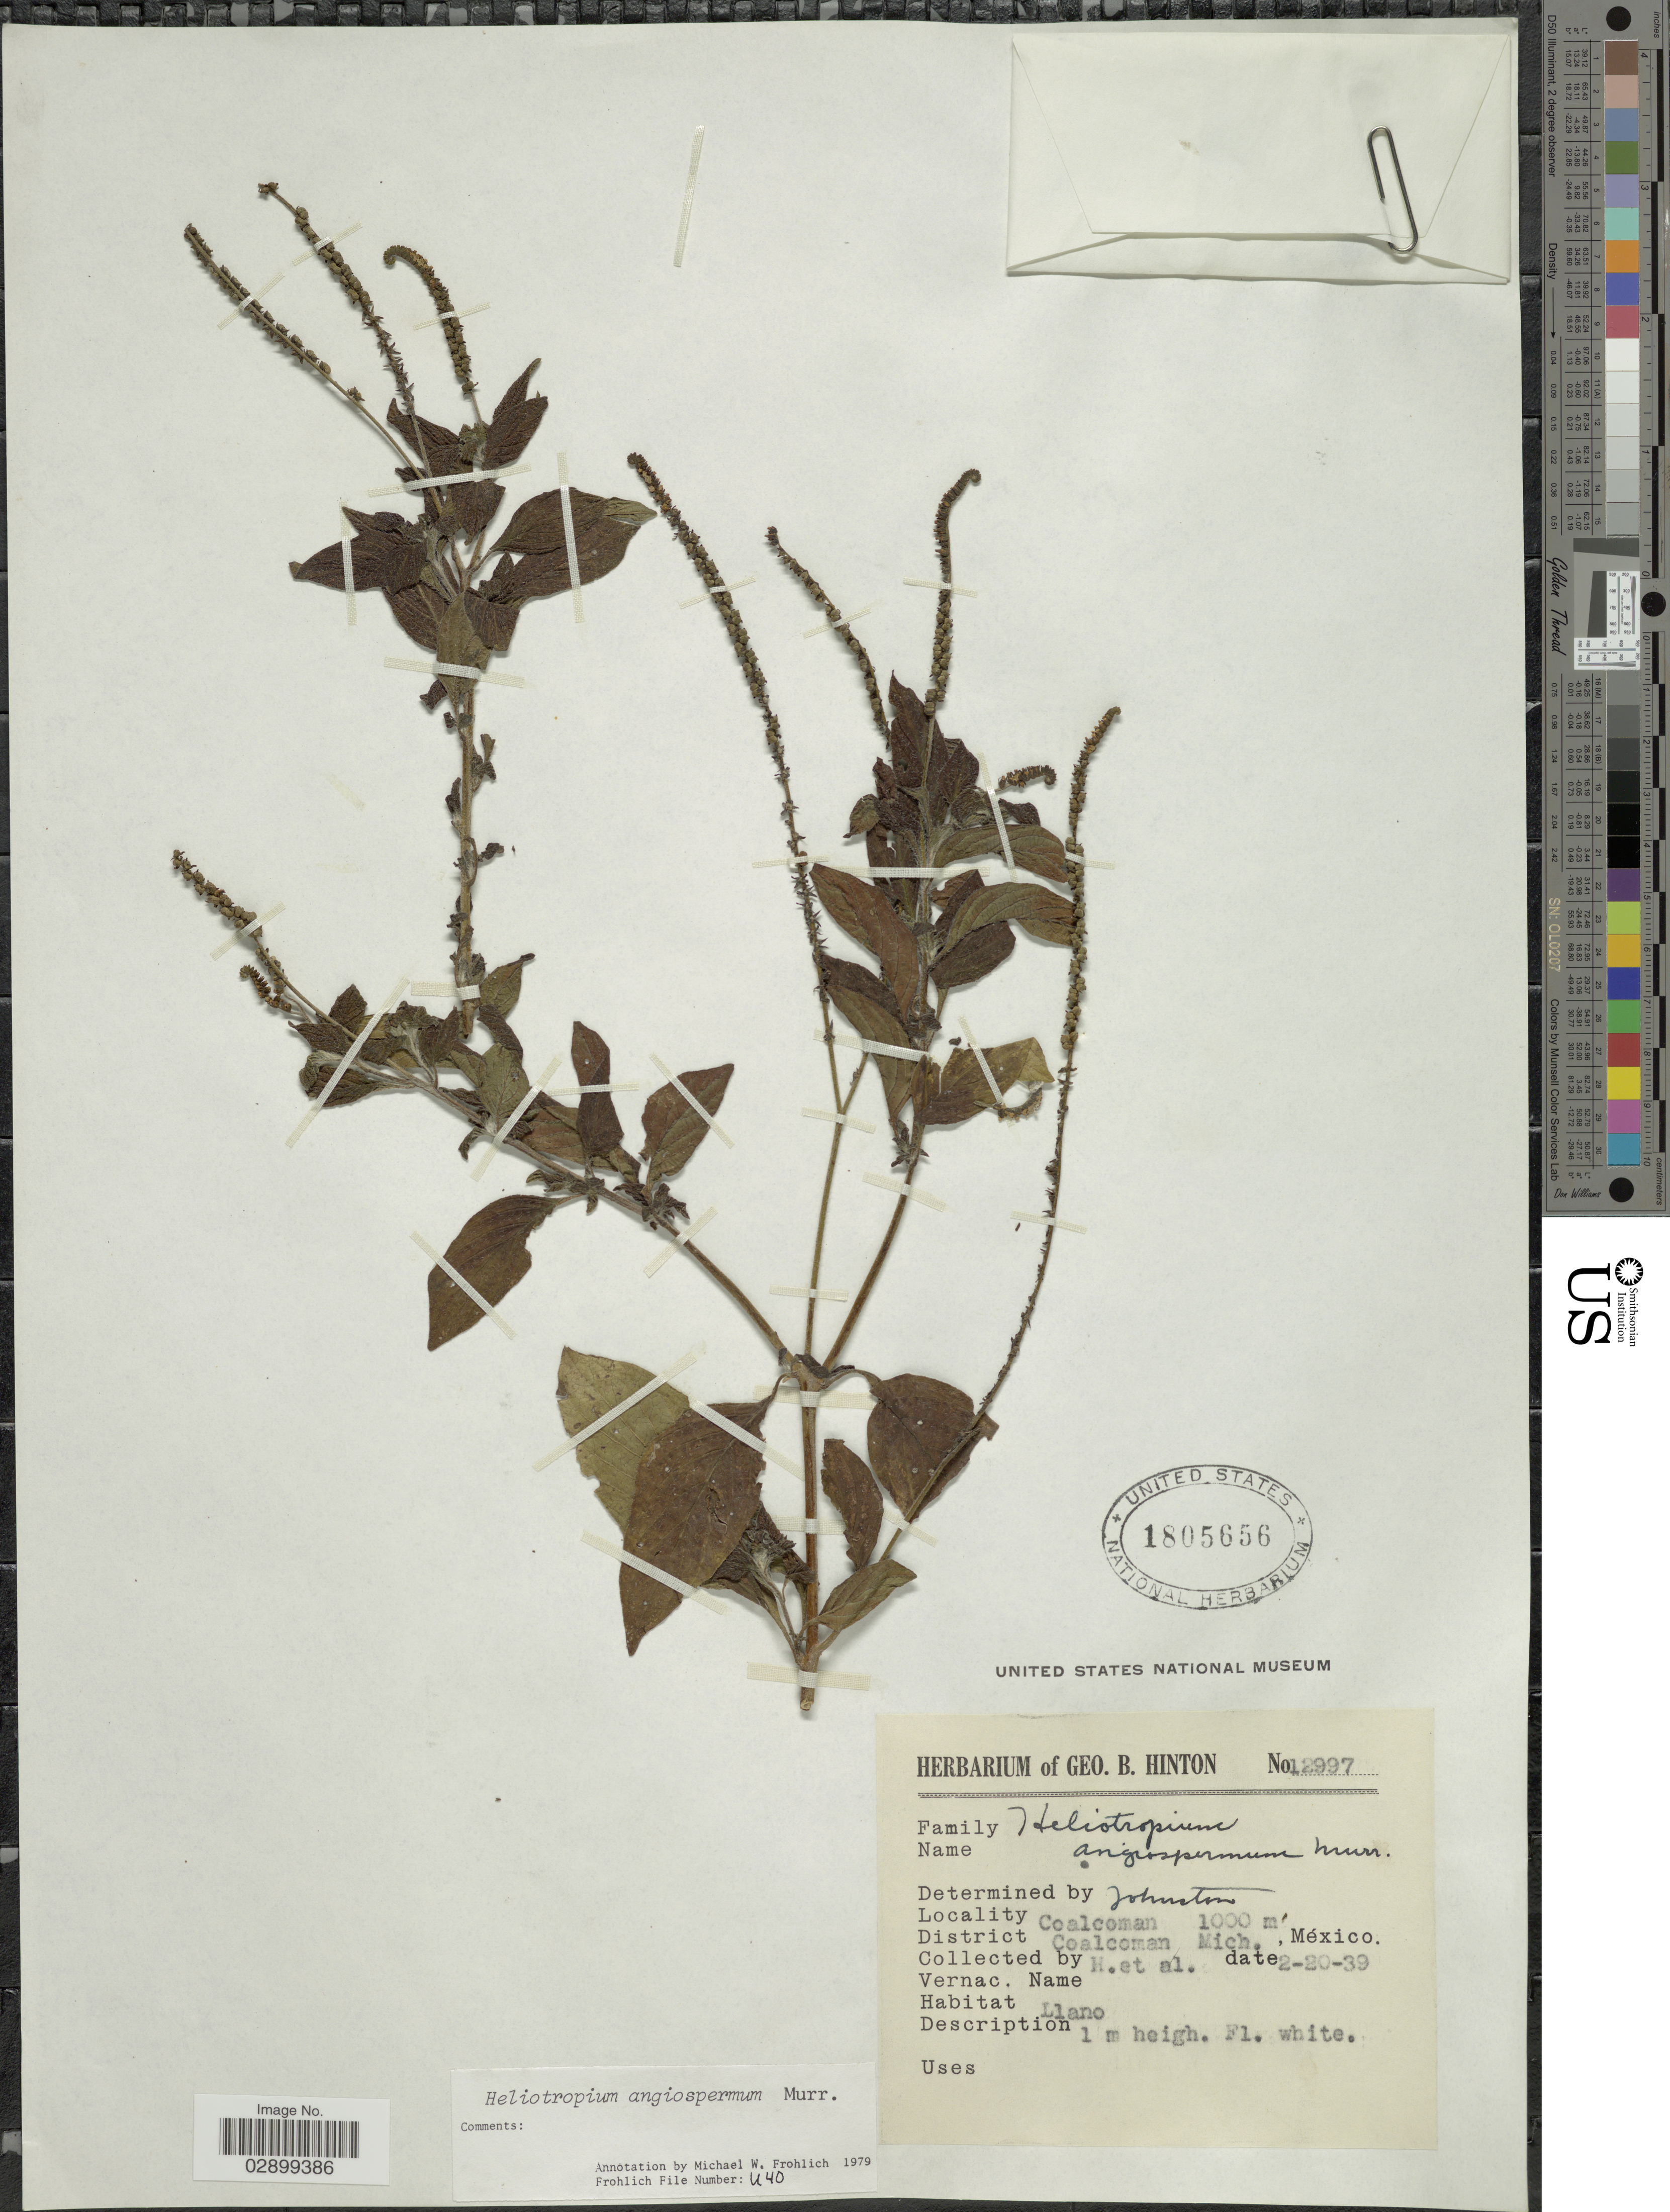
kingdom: Plantae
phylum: Tracheophyta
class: Magnoliopsida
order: Boraginales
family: Heliotropiaceae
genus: Heliotropium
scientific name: Heliotropium angiospermum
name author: Murray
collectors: G. B. Hinton & et al.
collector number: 12997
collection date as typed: Transcribed d/m/y: 20/2/39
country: Mexico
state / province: Michoacán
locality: Coalcoman. District Coalcoman Mich.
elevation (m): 1000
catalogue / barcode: US 1805656